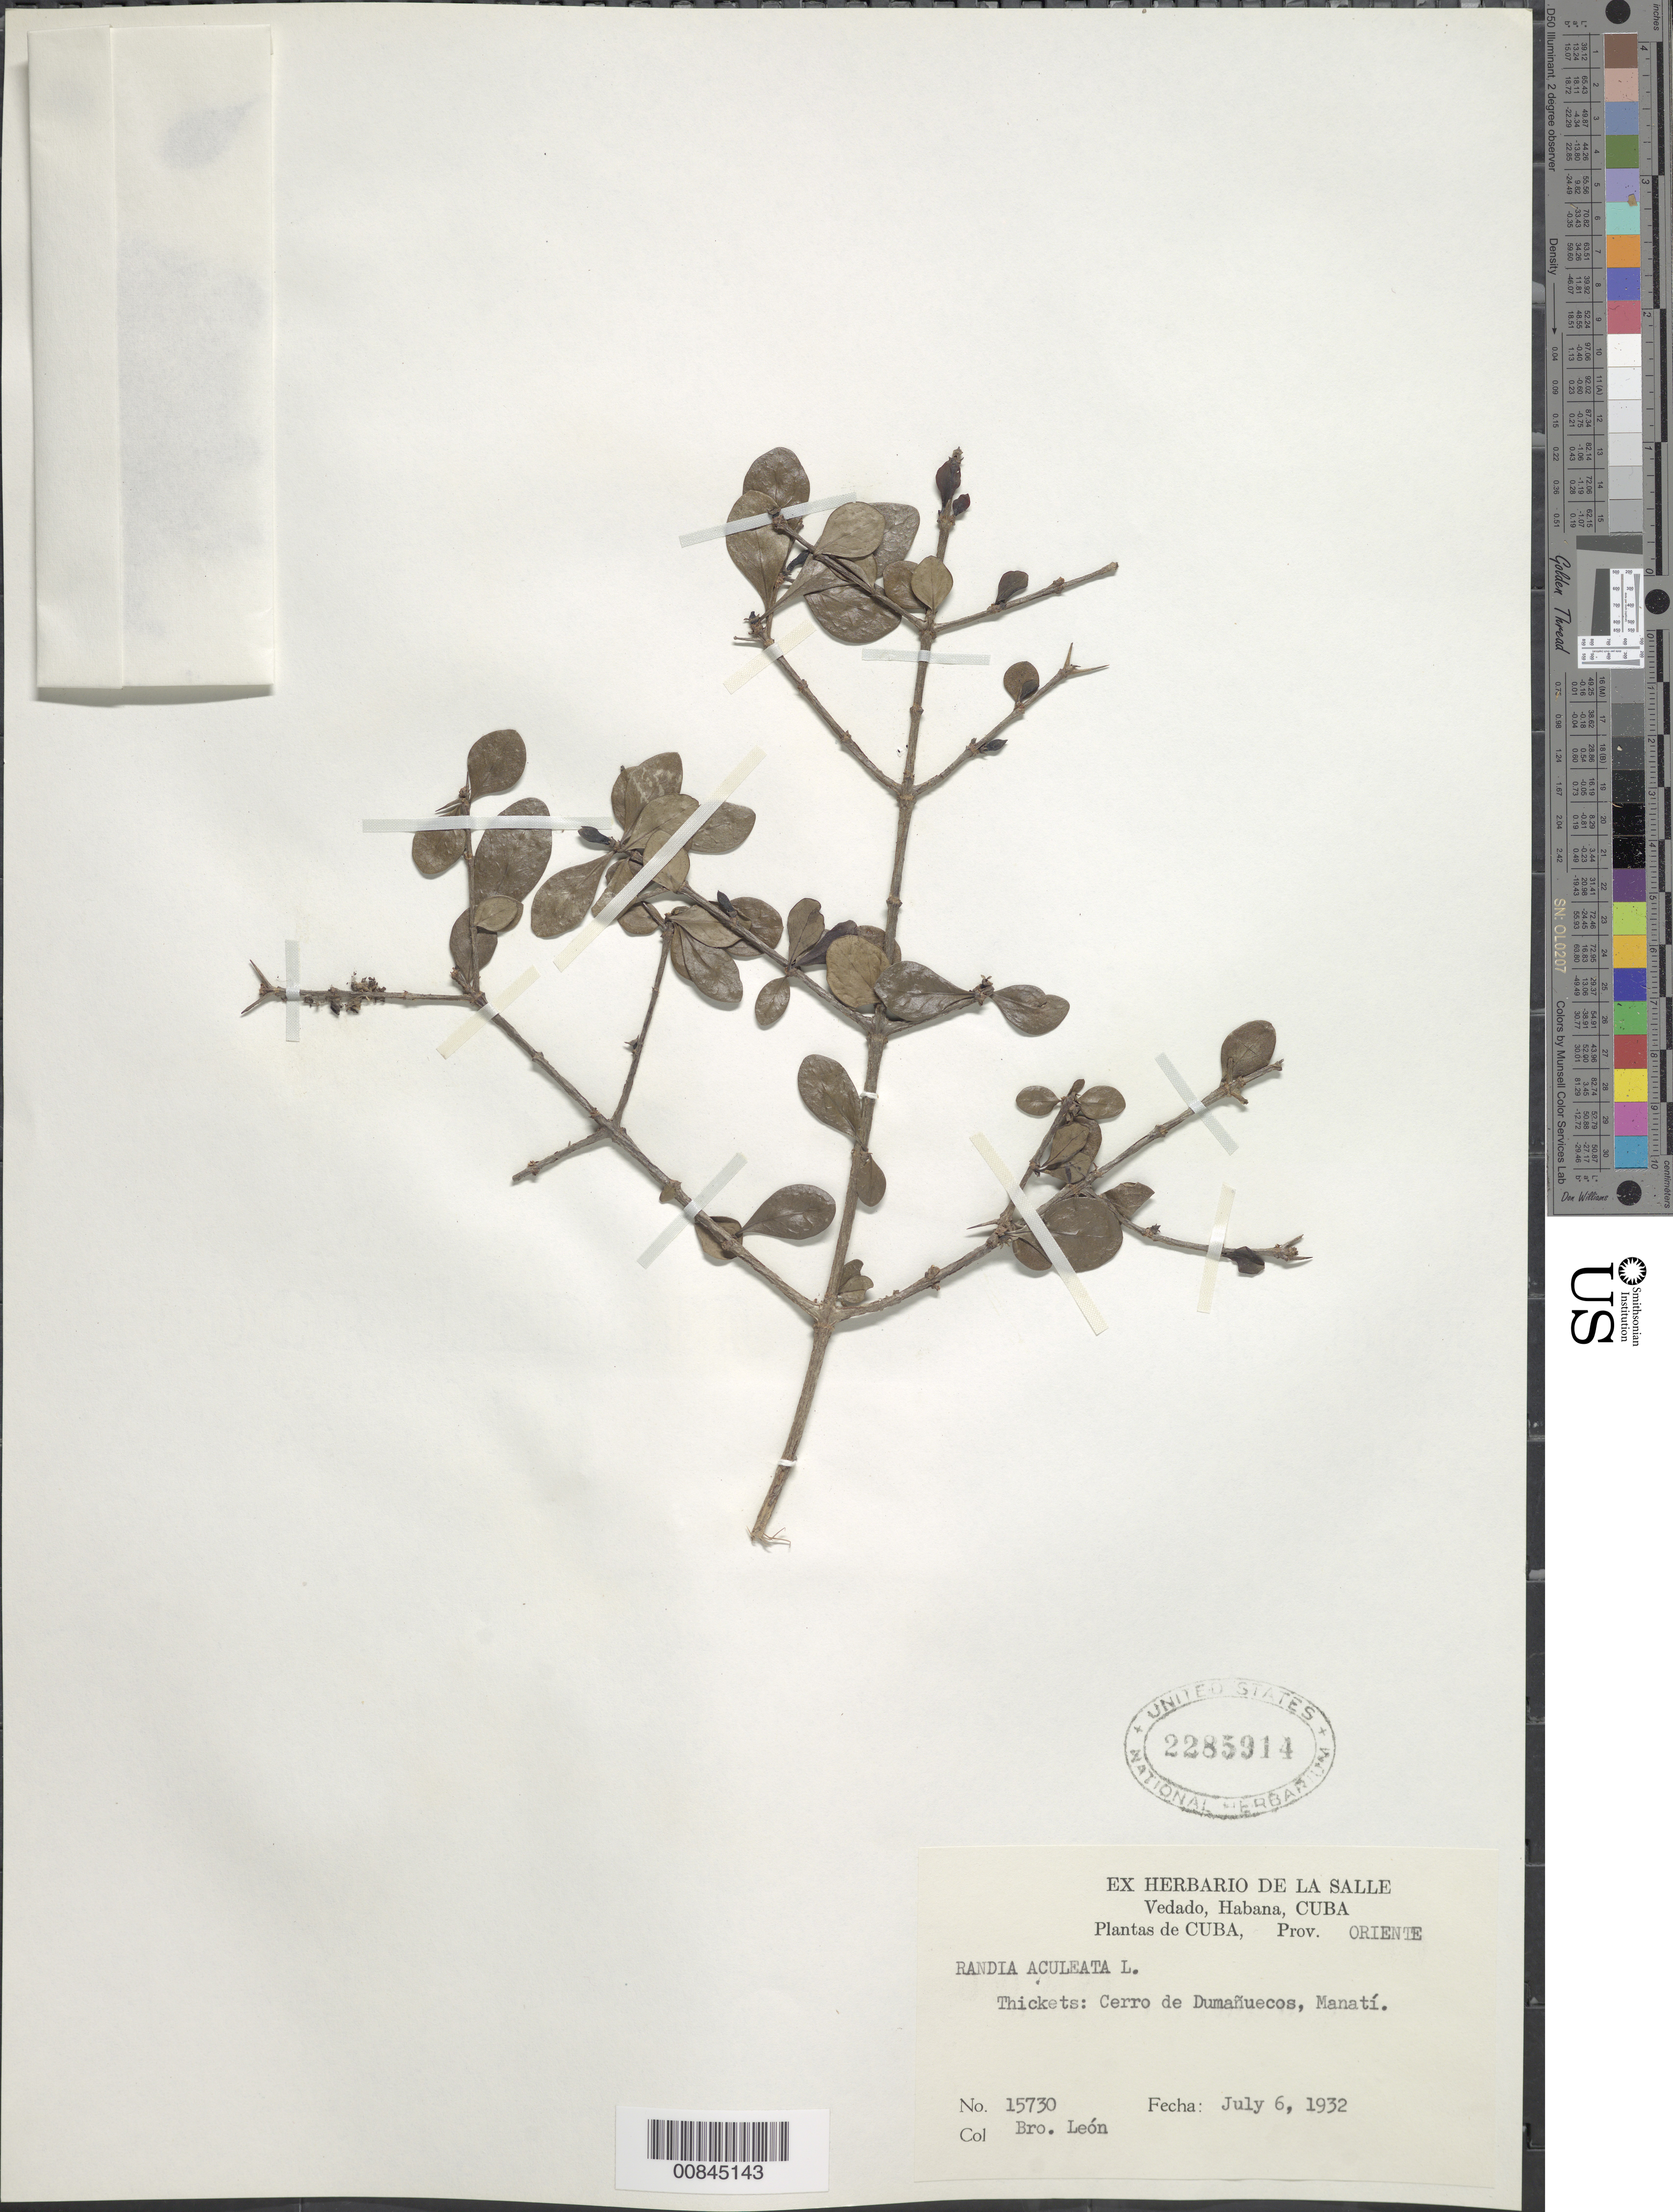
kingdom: Plantae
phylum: Tracheophyta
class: Magnoliopsida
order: Gentianales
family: Rubiaceae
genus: Randia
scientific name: Randia aculeata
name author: L.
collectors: Bro. León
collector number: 15730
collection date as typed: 06 Jul 1932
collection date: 1932-07-06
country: Cuba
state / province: Oriente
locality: Cerro de Dumañuecos, Manatí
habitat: Thickets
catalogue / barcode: US 2285914